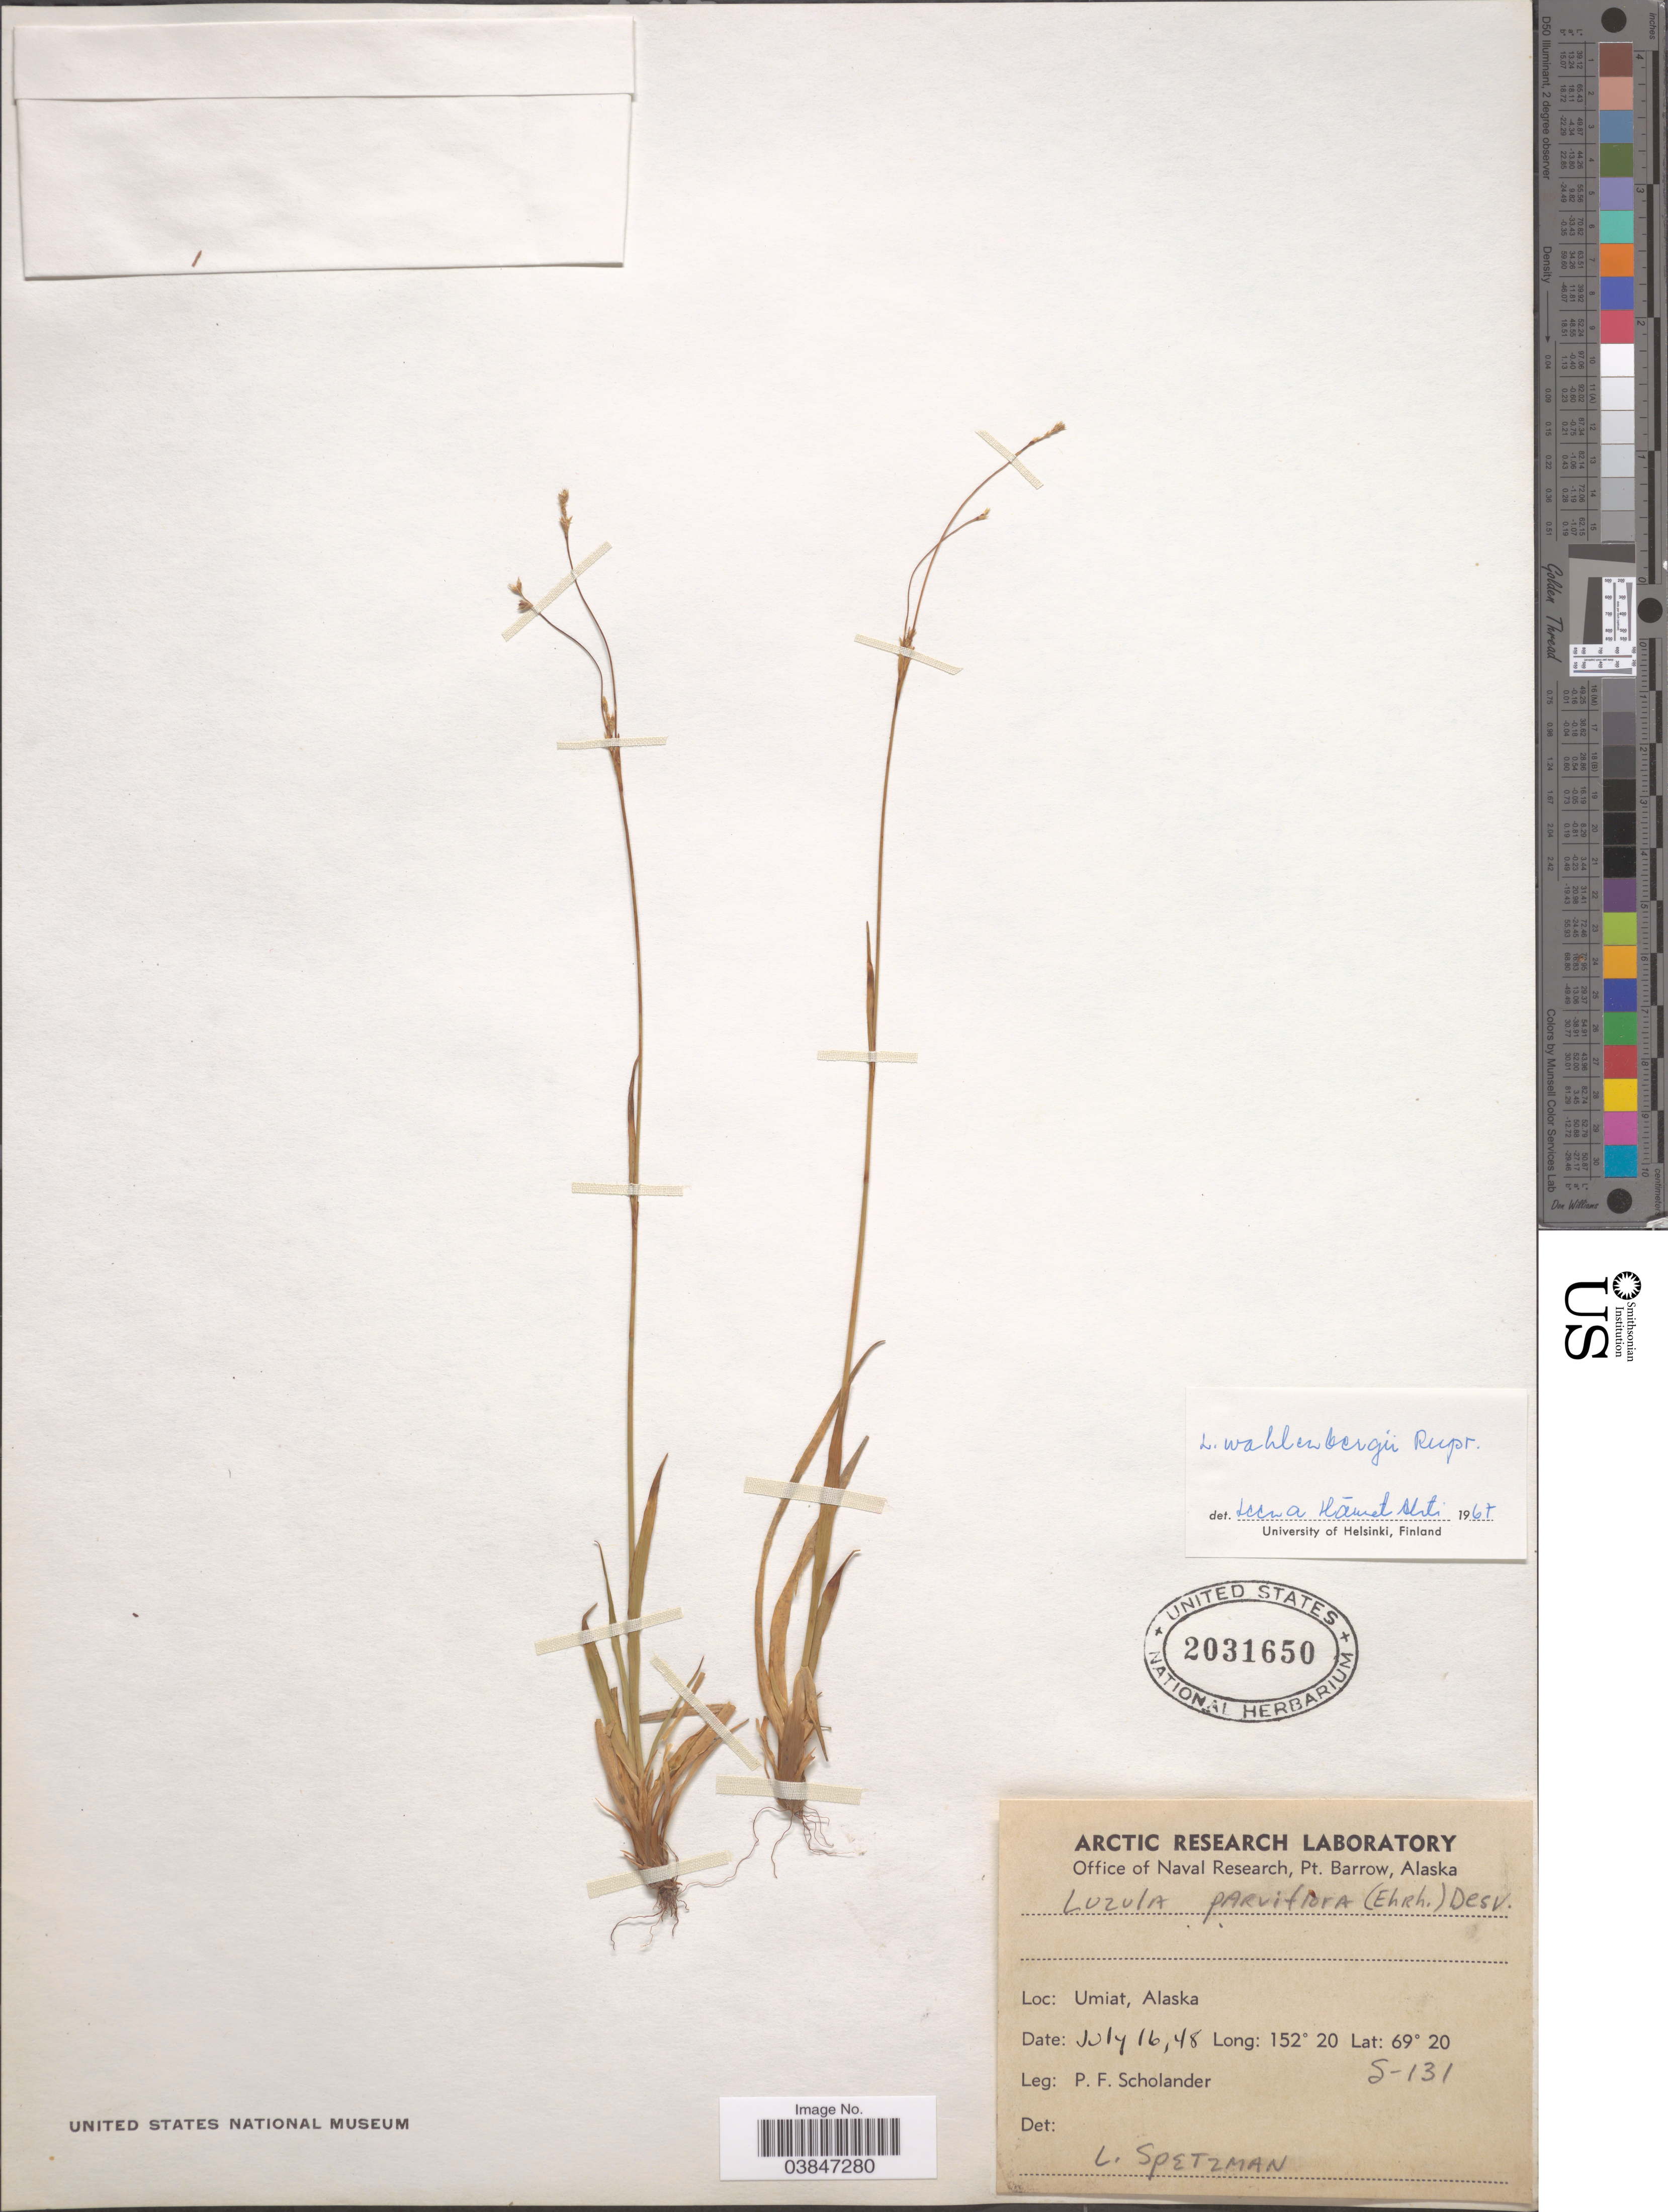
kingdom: Plantae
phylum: Tracheophyta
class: Liliopsida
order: Poales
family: Juncaceae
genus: Luzula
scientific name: Luzula wahlenbergii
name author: Rupr.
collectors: P. Scholander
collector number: S-131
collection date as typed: Transcribed d/m/y: 16/7/48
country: United States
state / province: Alaska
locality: Umiat.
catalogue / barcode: US 2031650